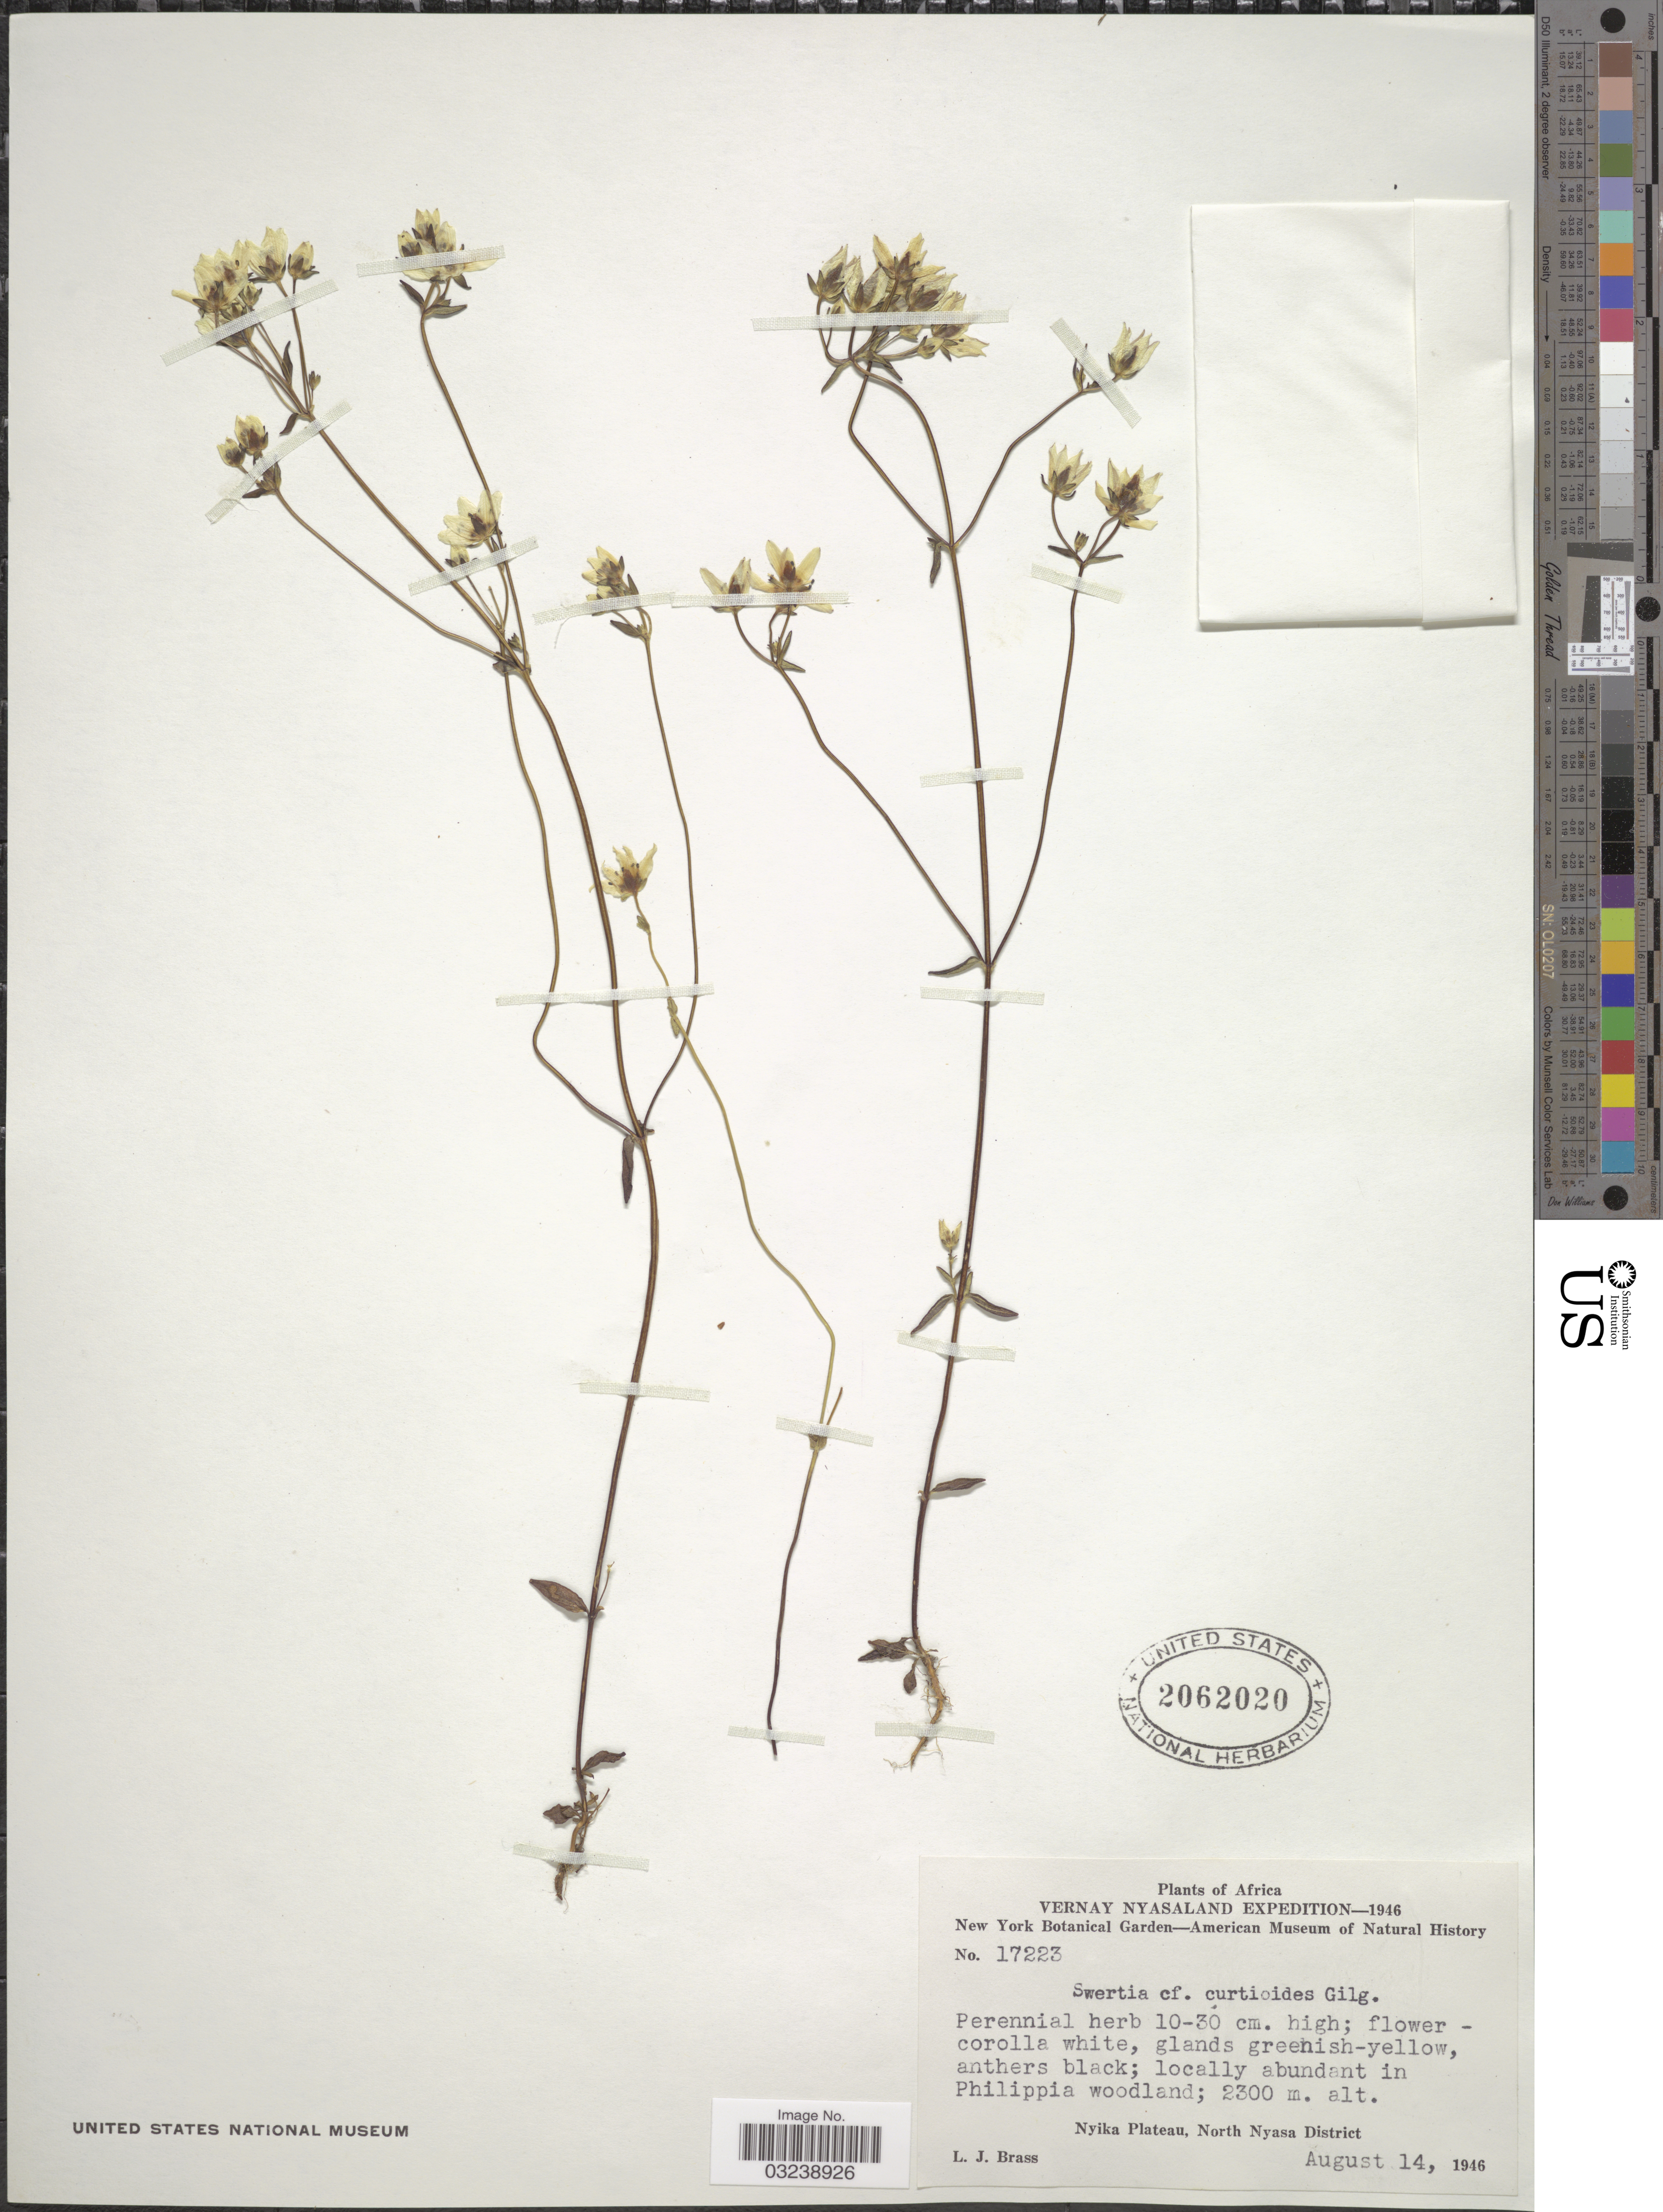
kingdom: Plantae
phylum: Tracheophyta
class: Magnoliopsida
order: Gentianales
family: Gentianaceae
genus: Swertia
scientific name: Swertia curtioides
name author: Gilg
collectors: L. J. Brass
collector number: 17223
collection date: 1946-08-14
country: Malawi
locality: Africa. Vernay Nyasaland. Nyika Plateau, North Nyasa District.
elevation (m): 2300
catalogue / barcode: US 2062020